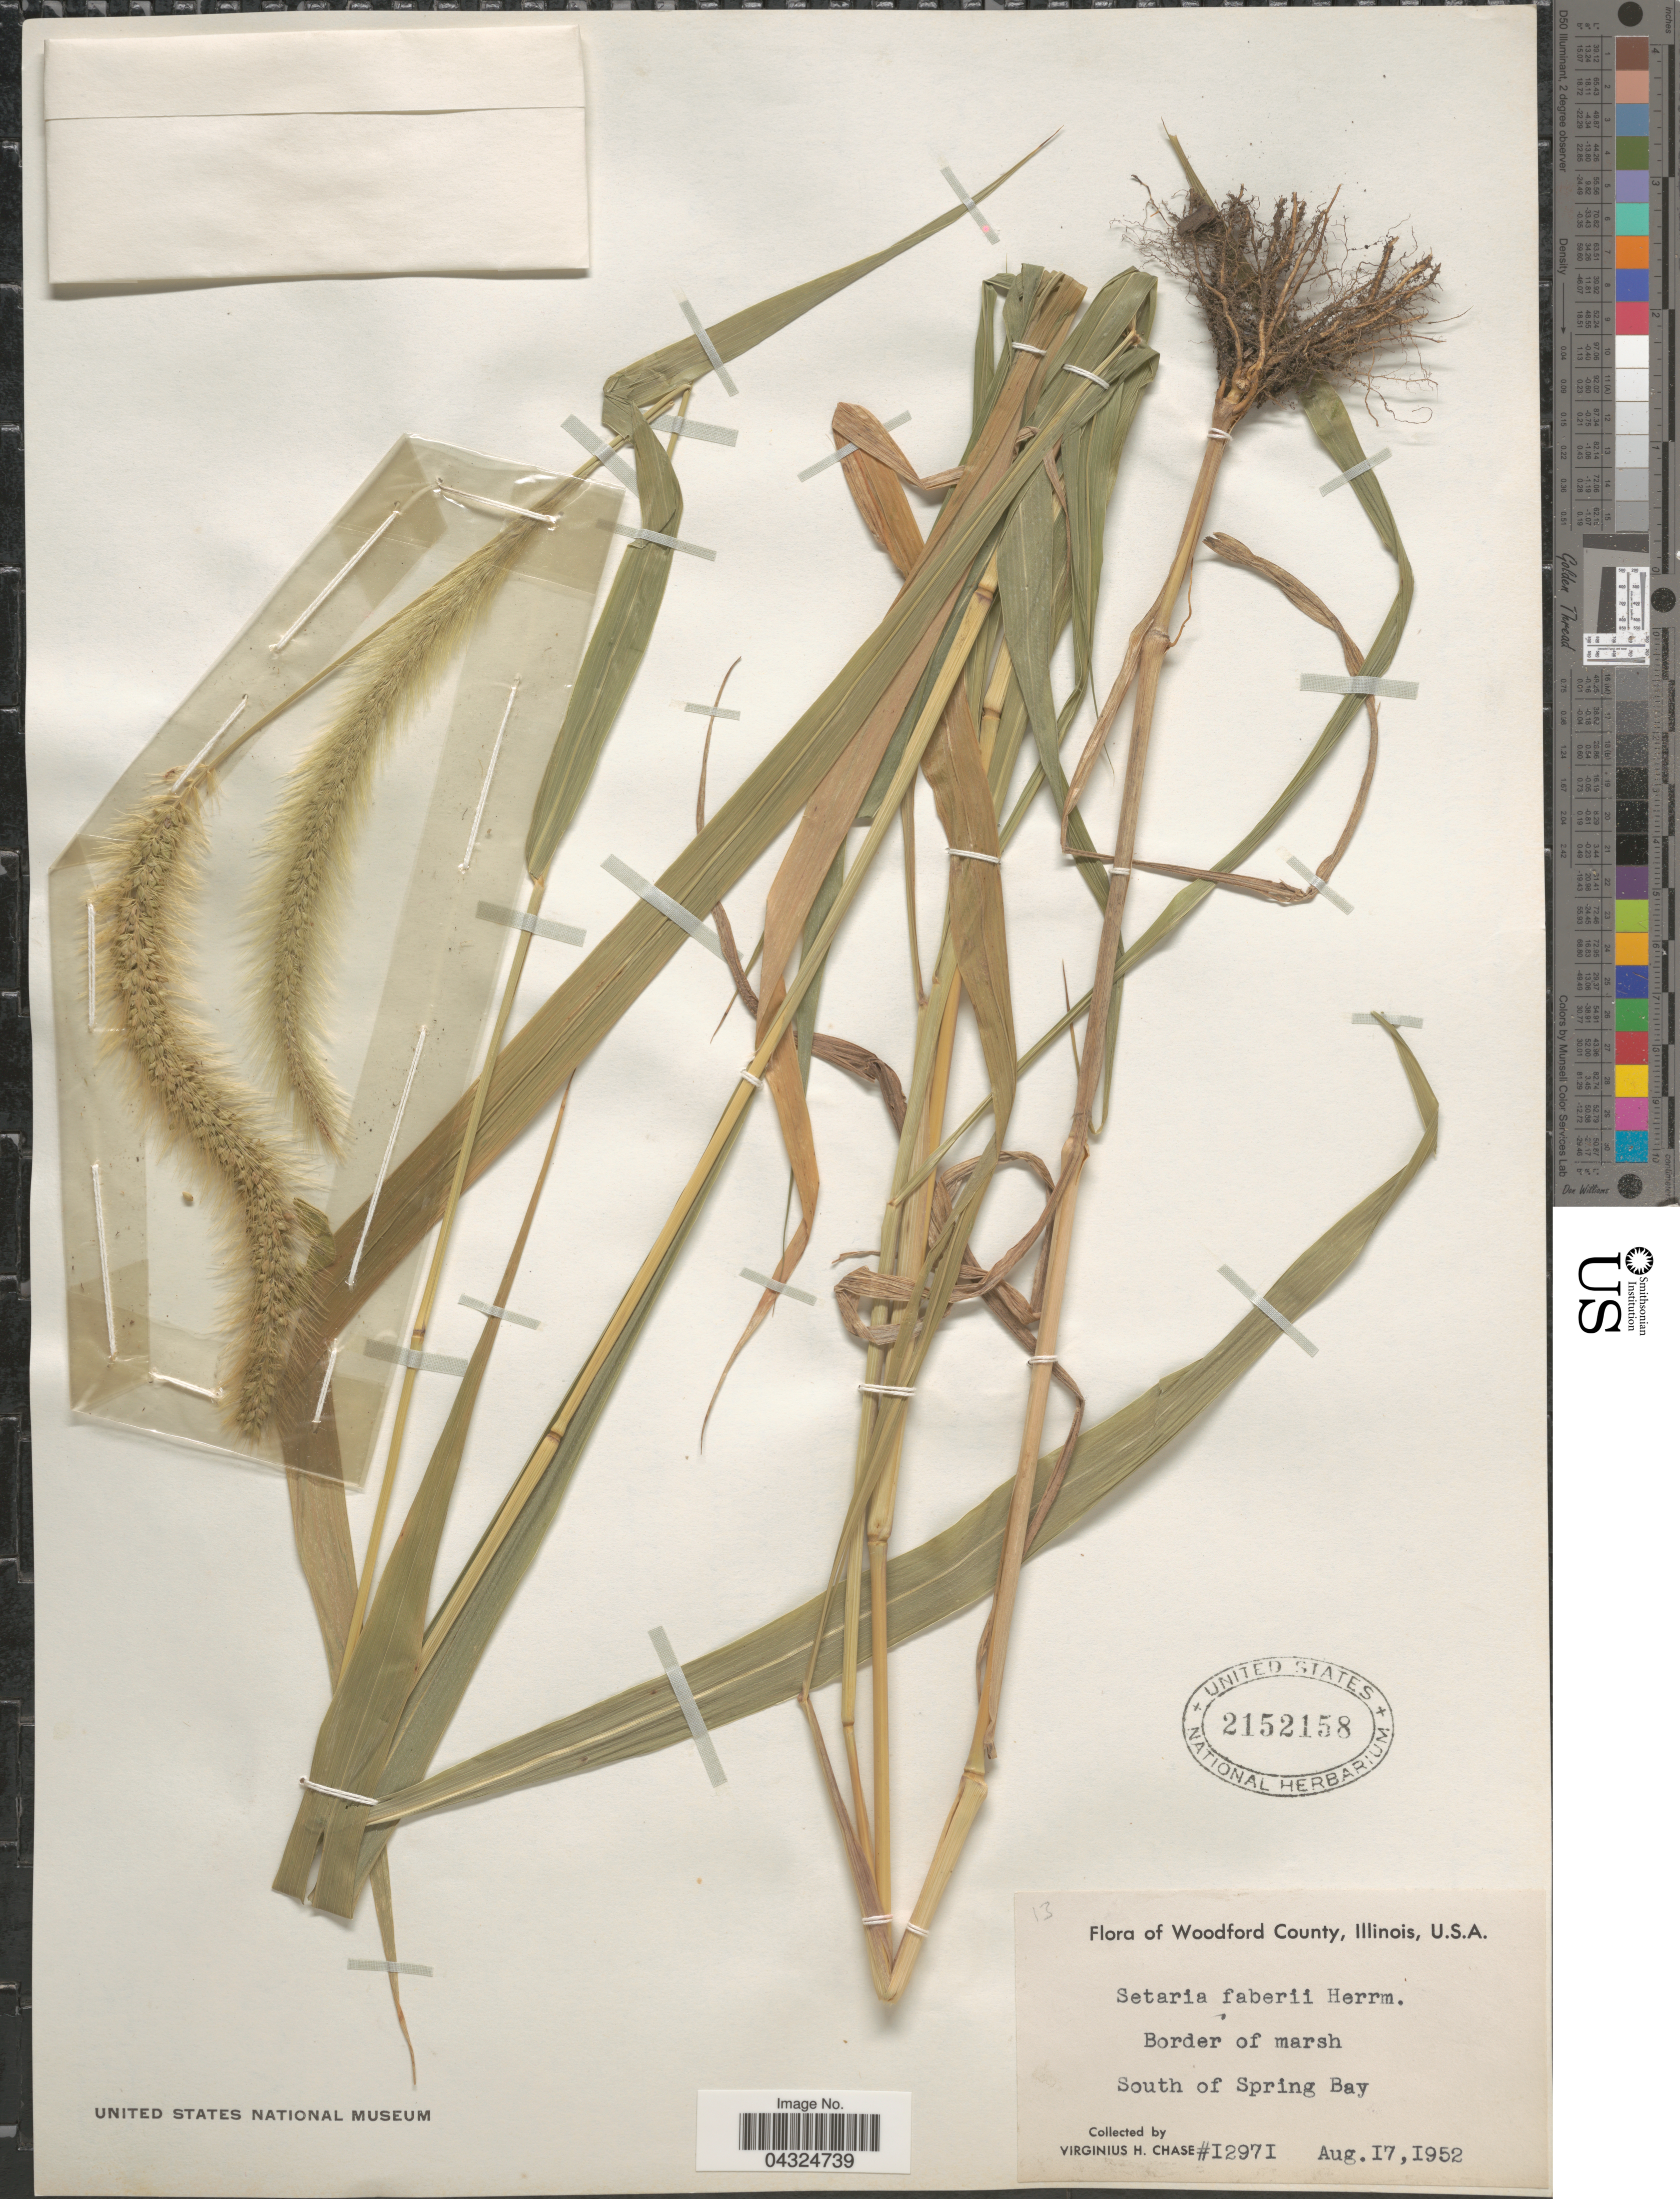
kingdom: Plantae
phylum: Tracheophyta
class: Liliopsida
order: Poales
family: Poaceae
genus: Setaria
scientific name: Setaria faberi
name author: R.A.W. Herrm.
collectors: V. H. Chase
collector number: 12971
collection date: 1952-08-17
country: United States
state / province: Illinois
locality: Woodford County. Border of marsh. South of Spring Bay.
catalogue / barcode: US 2152158